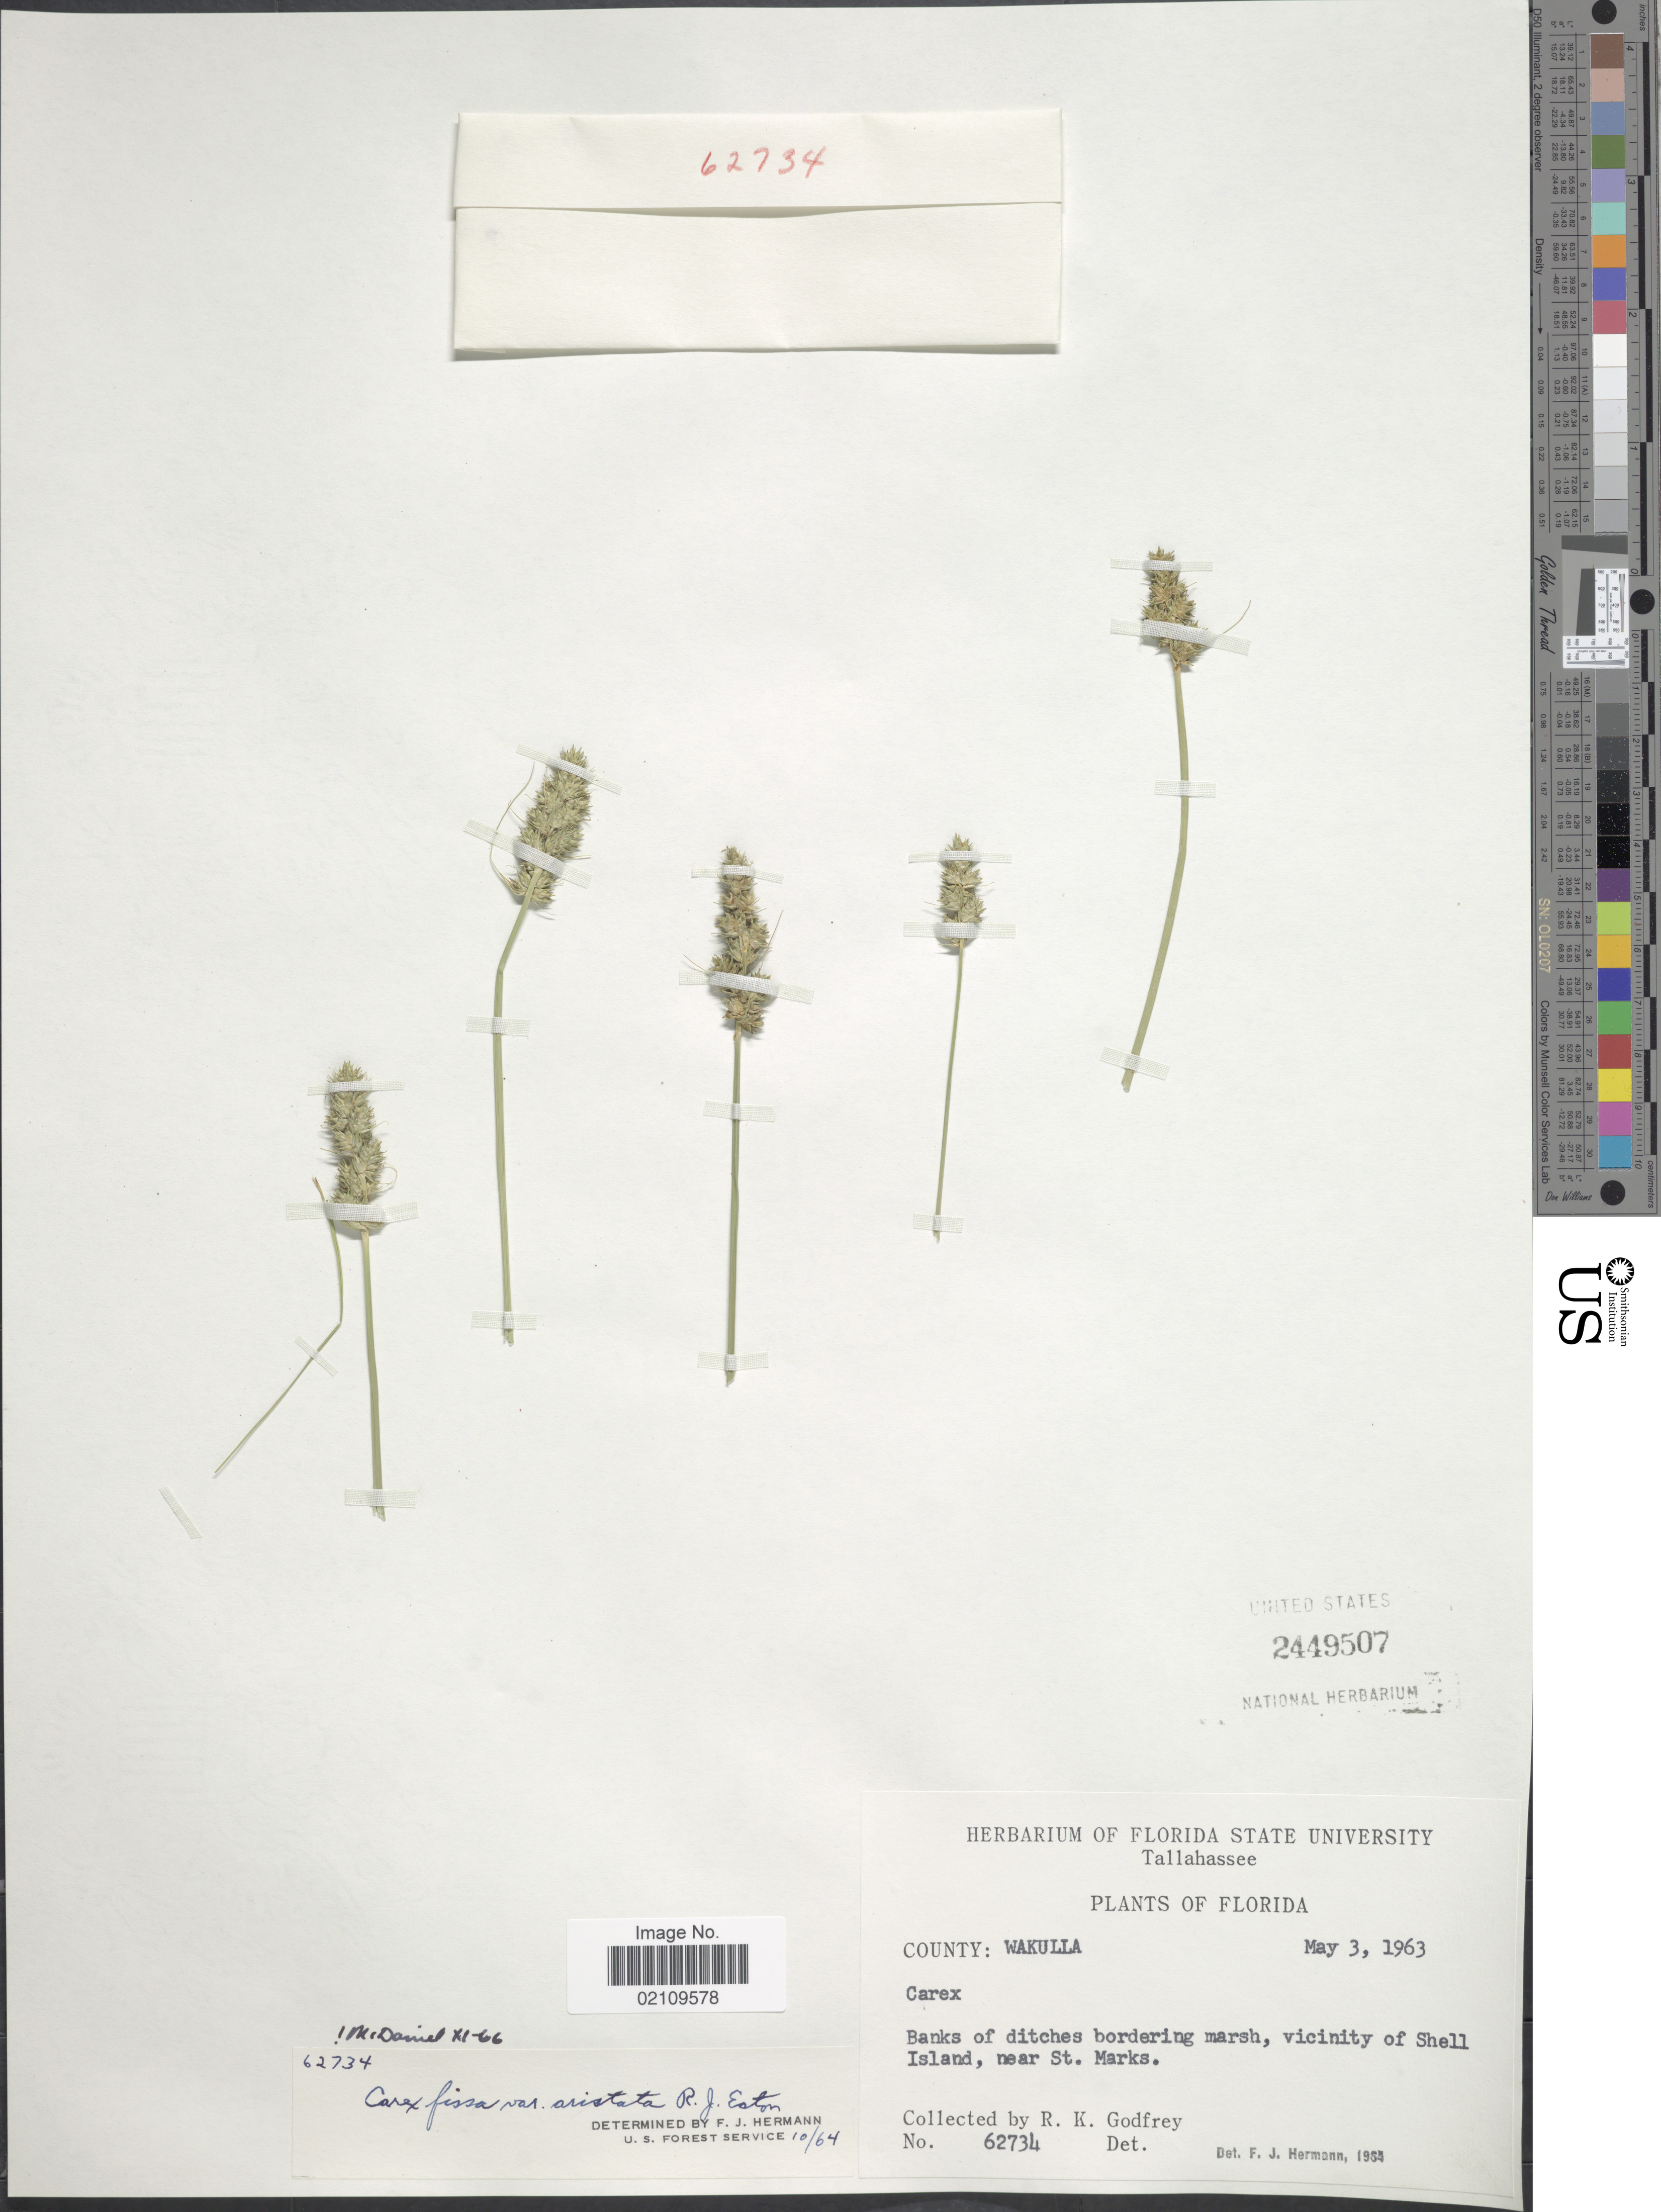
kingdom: Plantae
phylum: Tracheophyta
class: Liliopsida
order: Poales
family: Cyperaceae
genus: Carex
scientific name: Carex fissa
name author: Mack.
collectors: R. K. Godfrey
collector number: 62734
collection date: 1963-05-03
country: United States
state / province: Florida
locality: County: Wakulla, Banks of dicthes bordering marsh, vicinity of Shell Island, near St Marks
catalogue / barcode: US 2449507